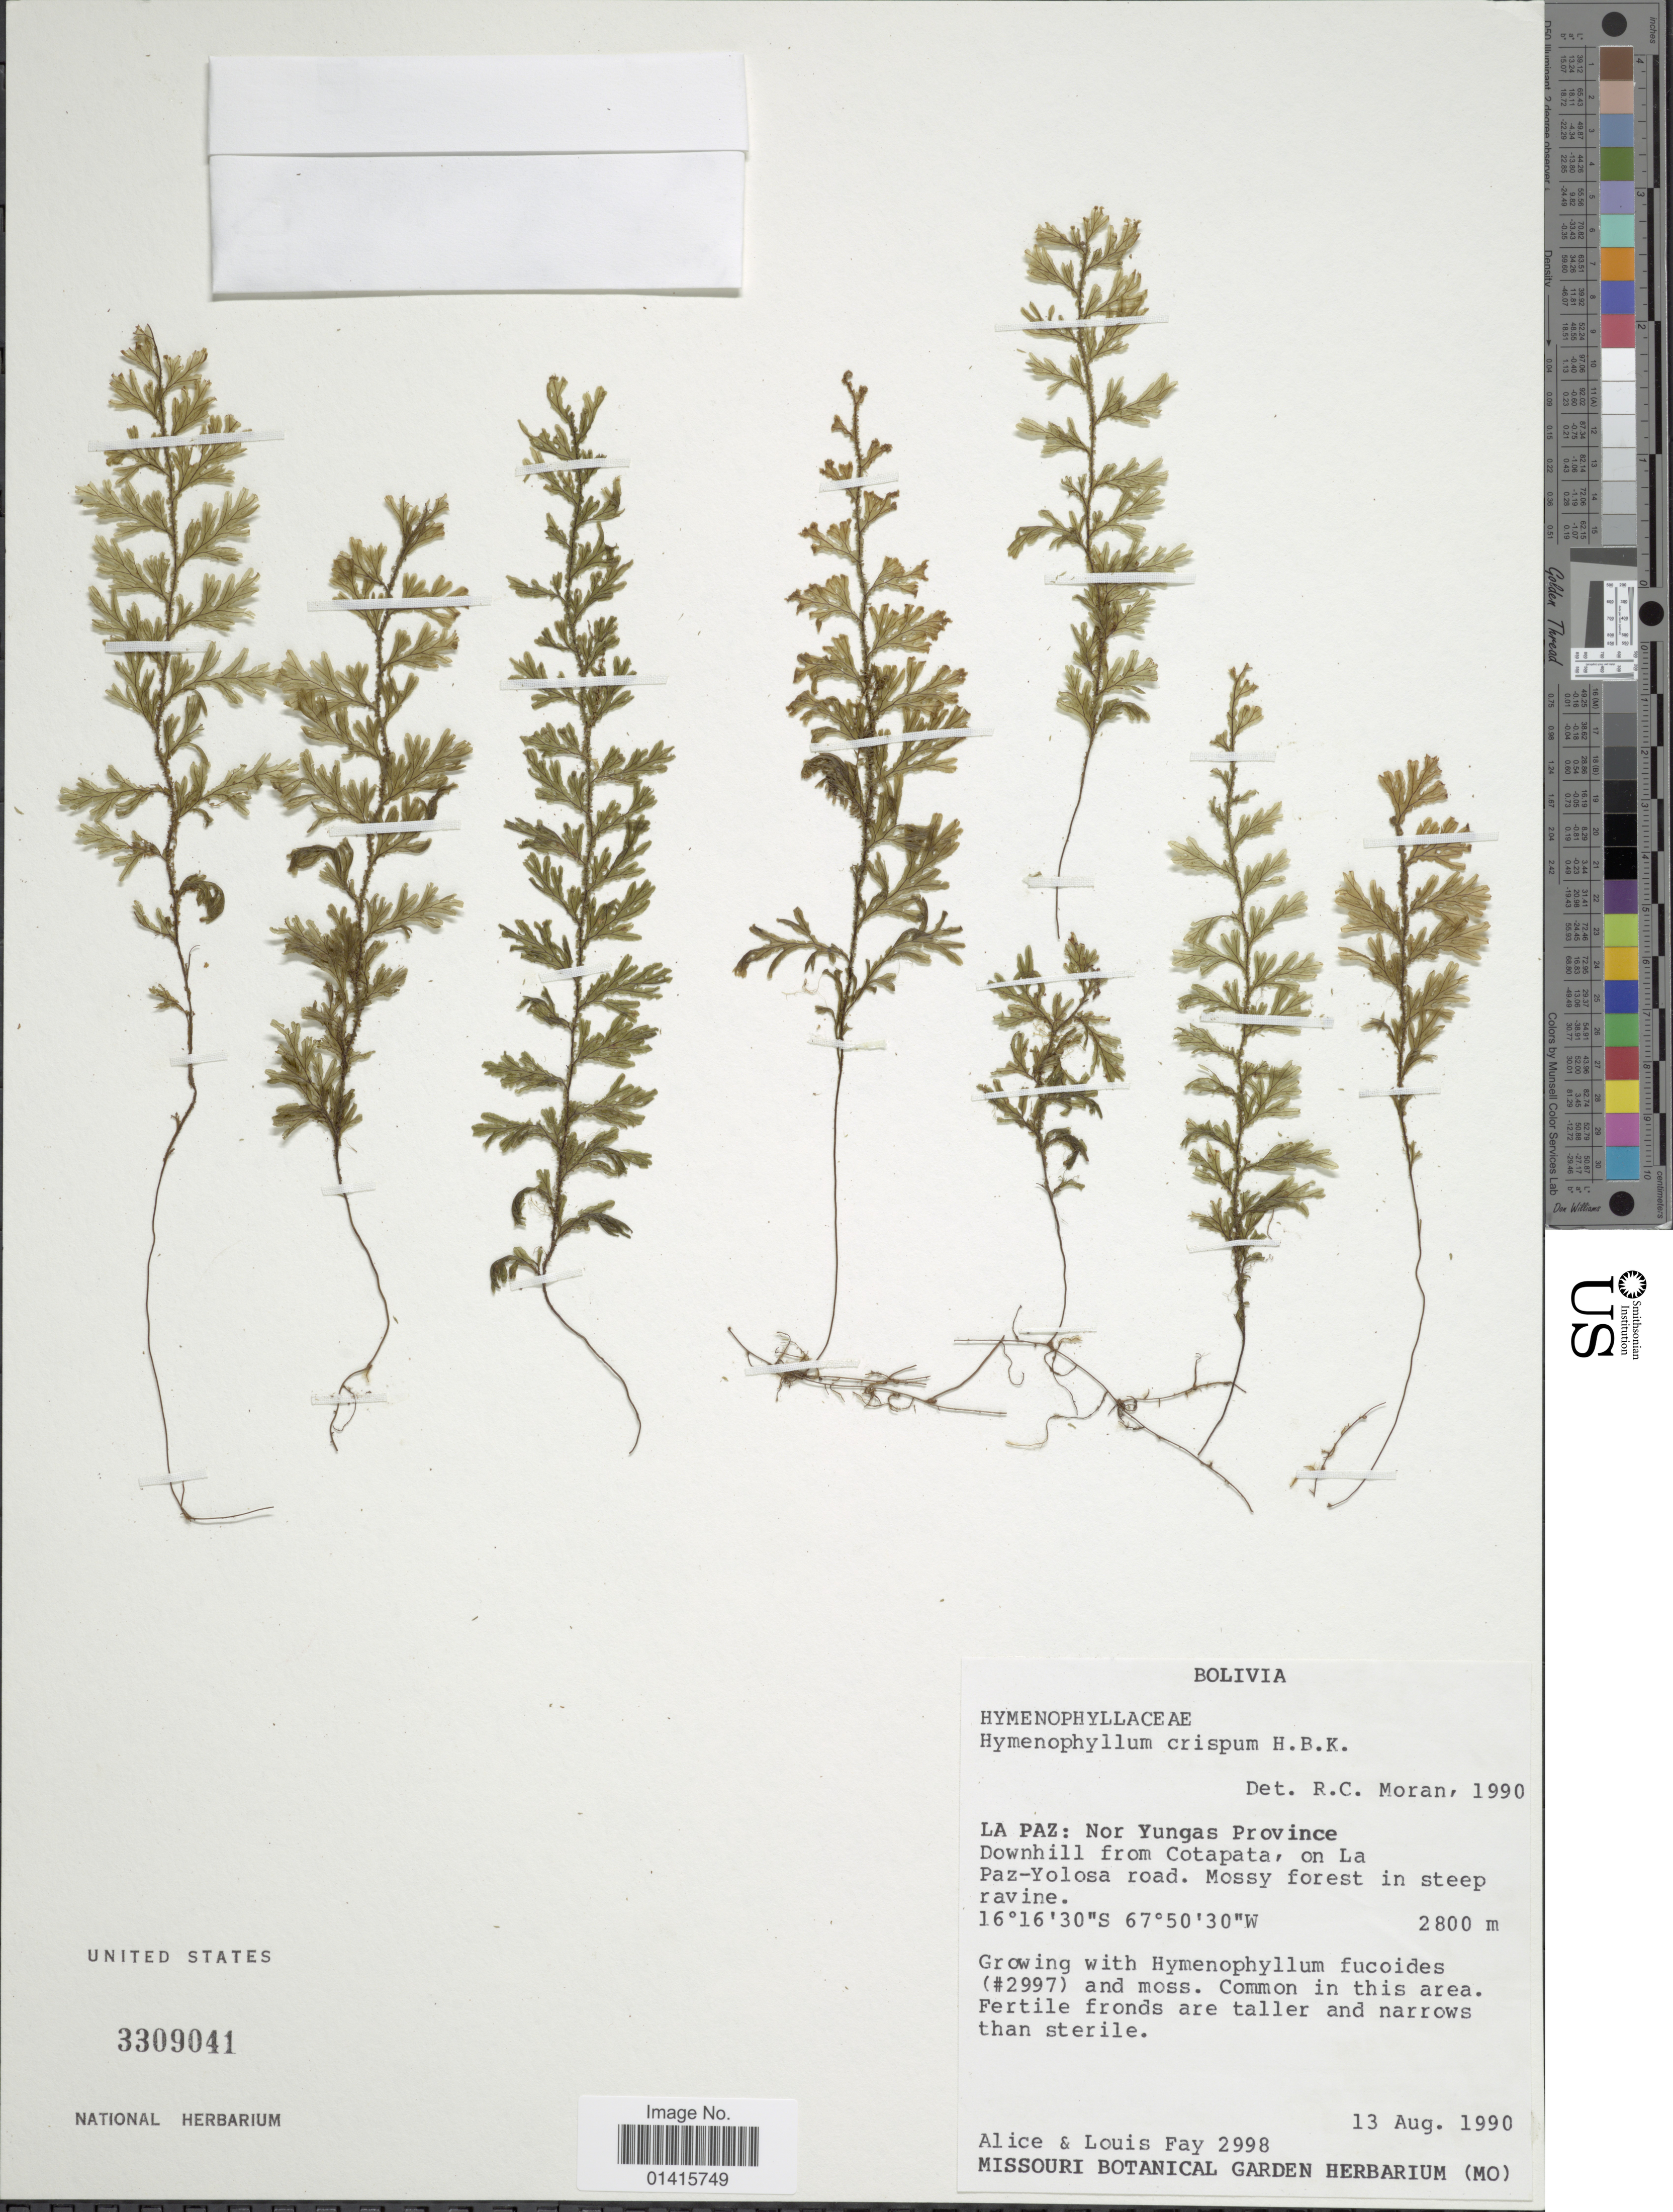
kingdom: Plantae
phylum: Tracheophyta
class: Polypodiopsida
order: Hymenophyllales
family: Hymenophyllaceae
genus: Hymenophyllum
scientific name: Hymenophyllum crispum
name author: Kunth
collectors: A. Fay & L. Fay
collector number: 2998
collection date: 1990-08-13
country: Bolivia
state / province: La Paz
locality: La Paz: Nor Yungas province Downhill from Cotapata, on La Paz-Yolosa road, mossy forest in steep ravine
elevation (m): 2800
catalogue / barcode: US 3309041